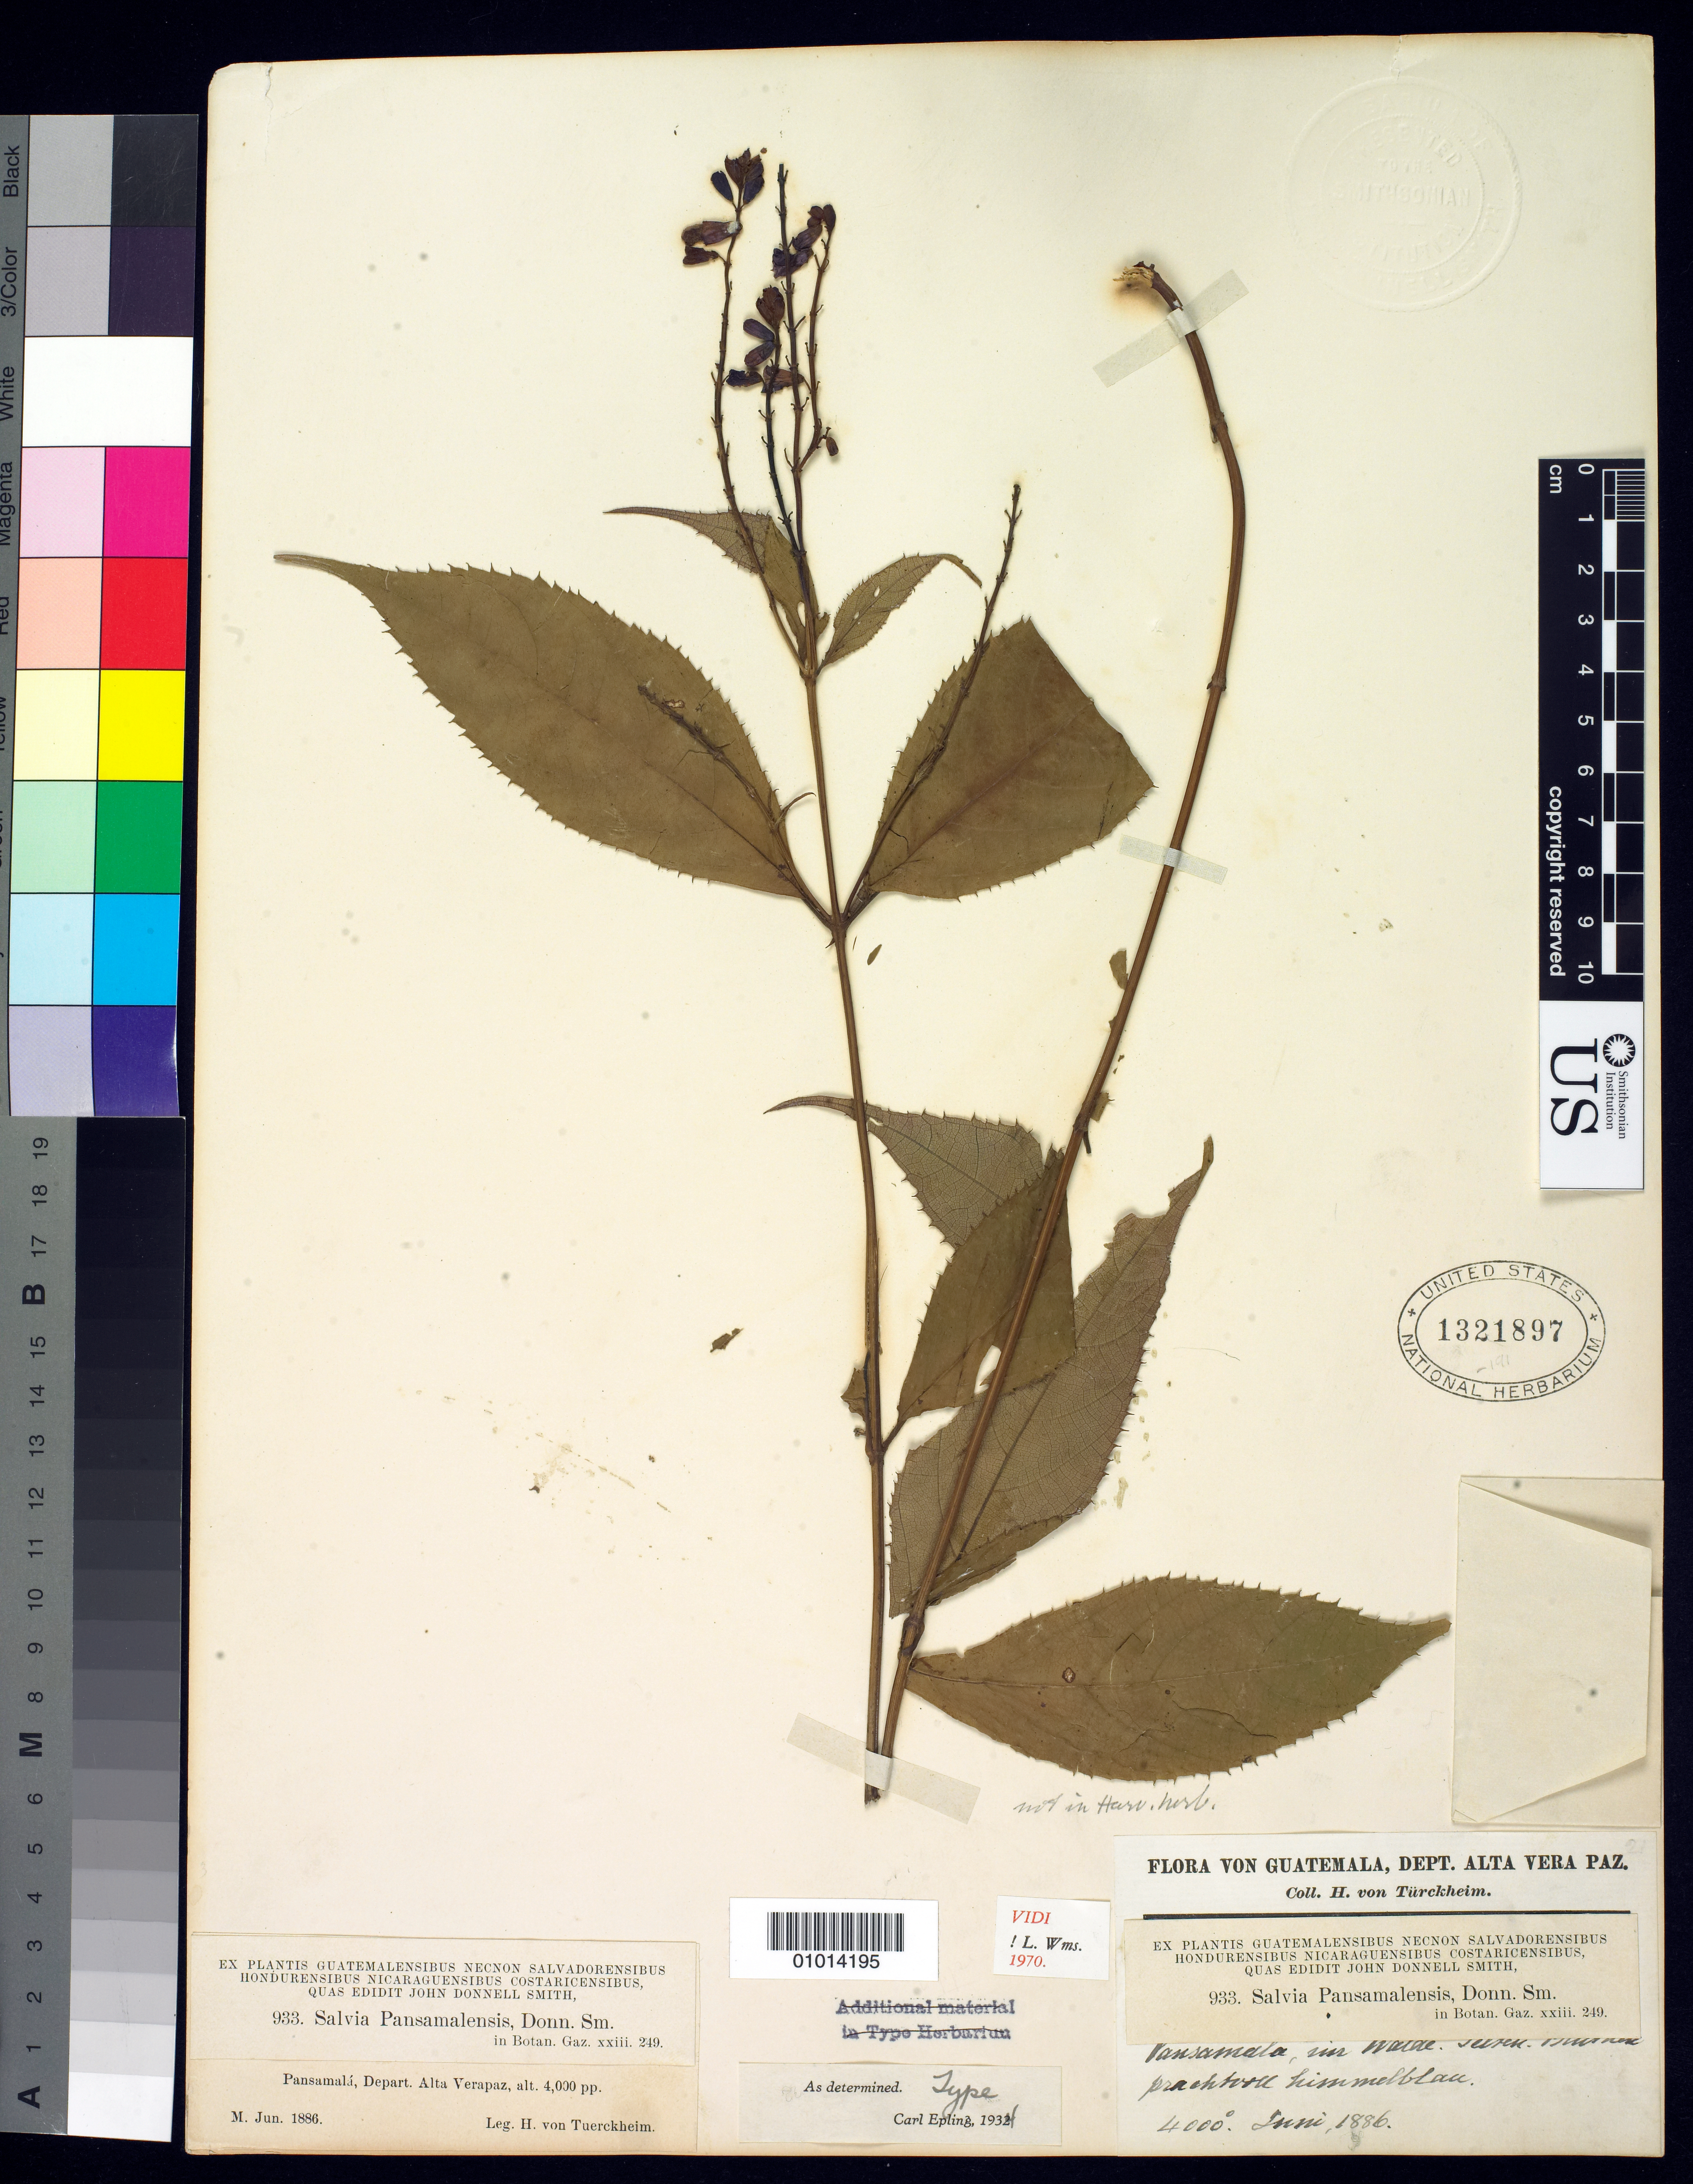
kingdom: Plantae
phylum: Tracheophyta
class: Magnoliopsida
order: Lamiales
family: Lamiaceae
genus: Salvia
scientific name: Salvia pansamalensis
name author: Donn. Sm.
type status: Type Collection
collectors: H. von Türckheim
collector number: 933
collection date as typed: Jun 1886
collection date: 1886-06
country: Guatemala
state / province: Alta Verapaz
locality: Pansamala.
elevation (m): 4000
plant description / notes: One of three US sheets (USNH 1321895, 1321896, 1321897) received from the John Donnell Smith herbarium, none clearly the holotype.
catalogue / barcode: US 1321897